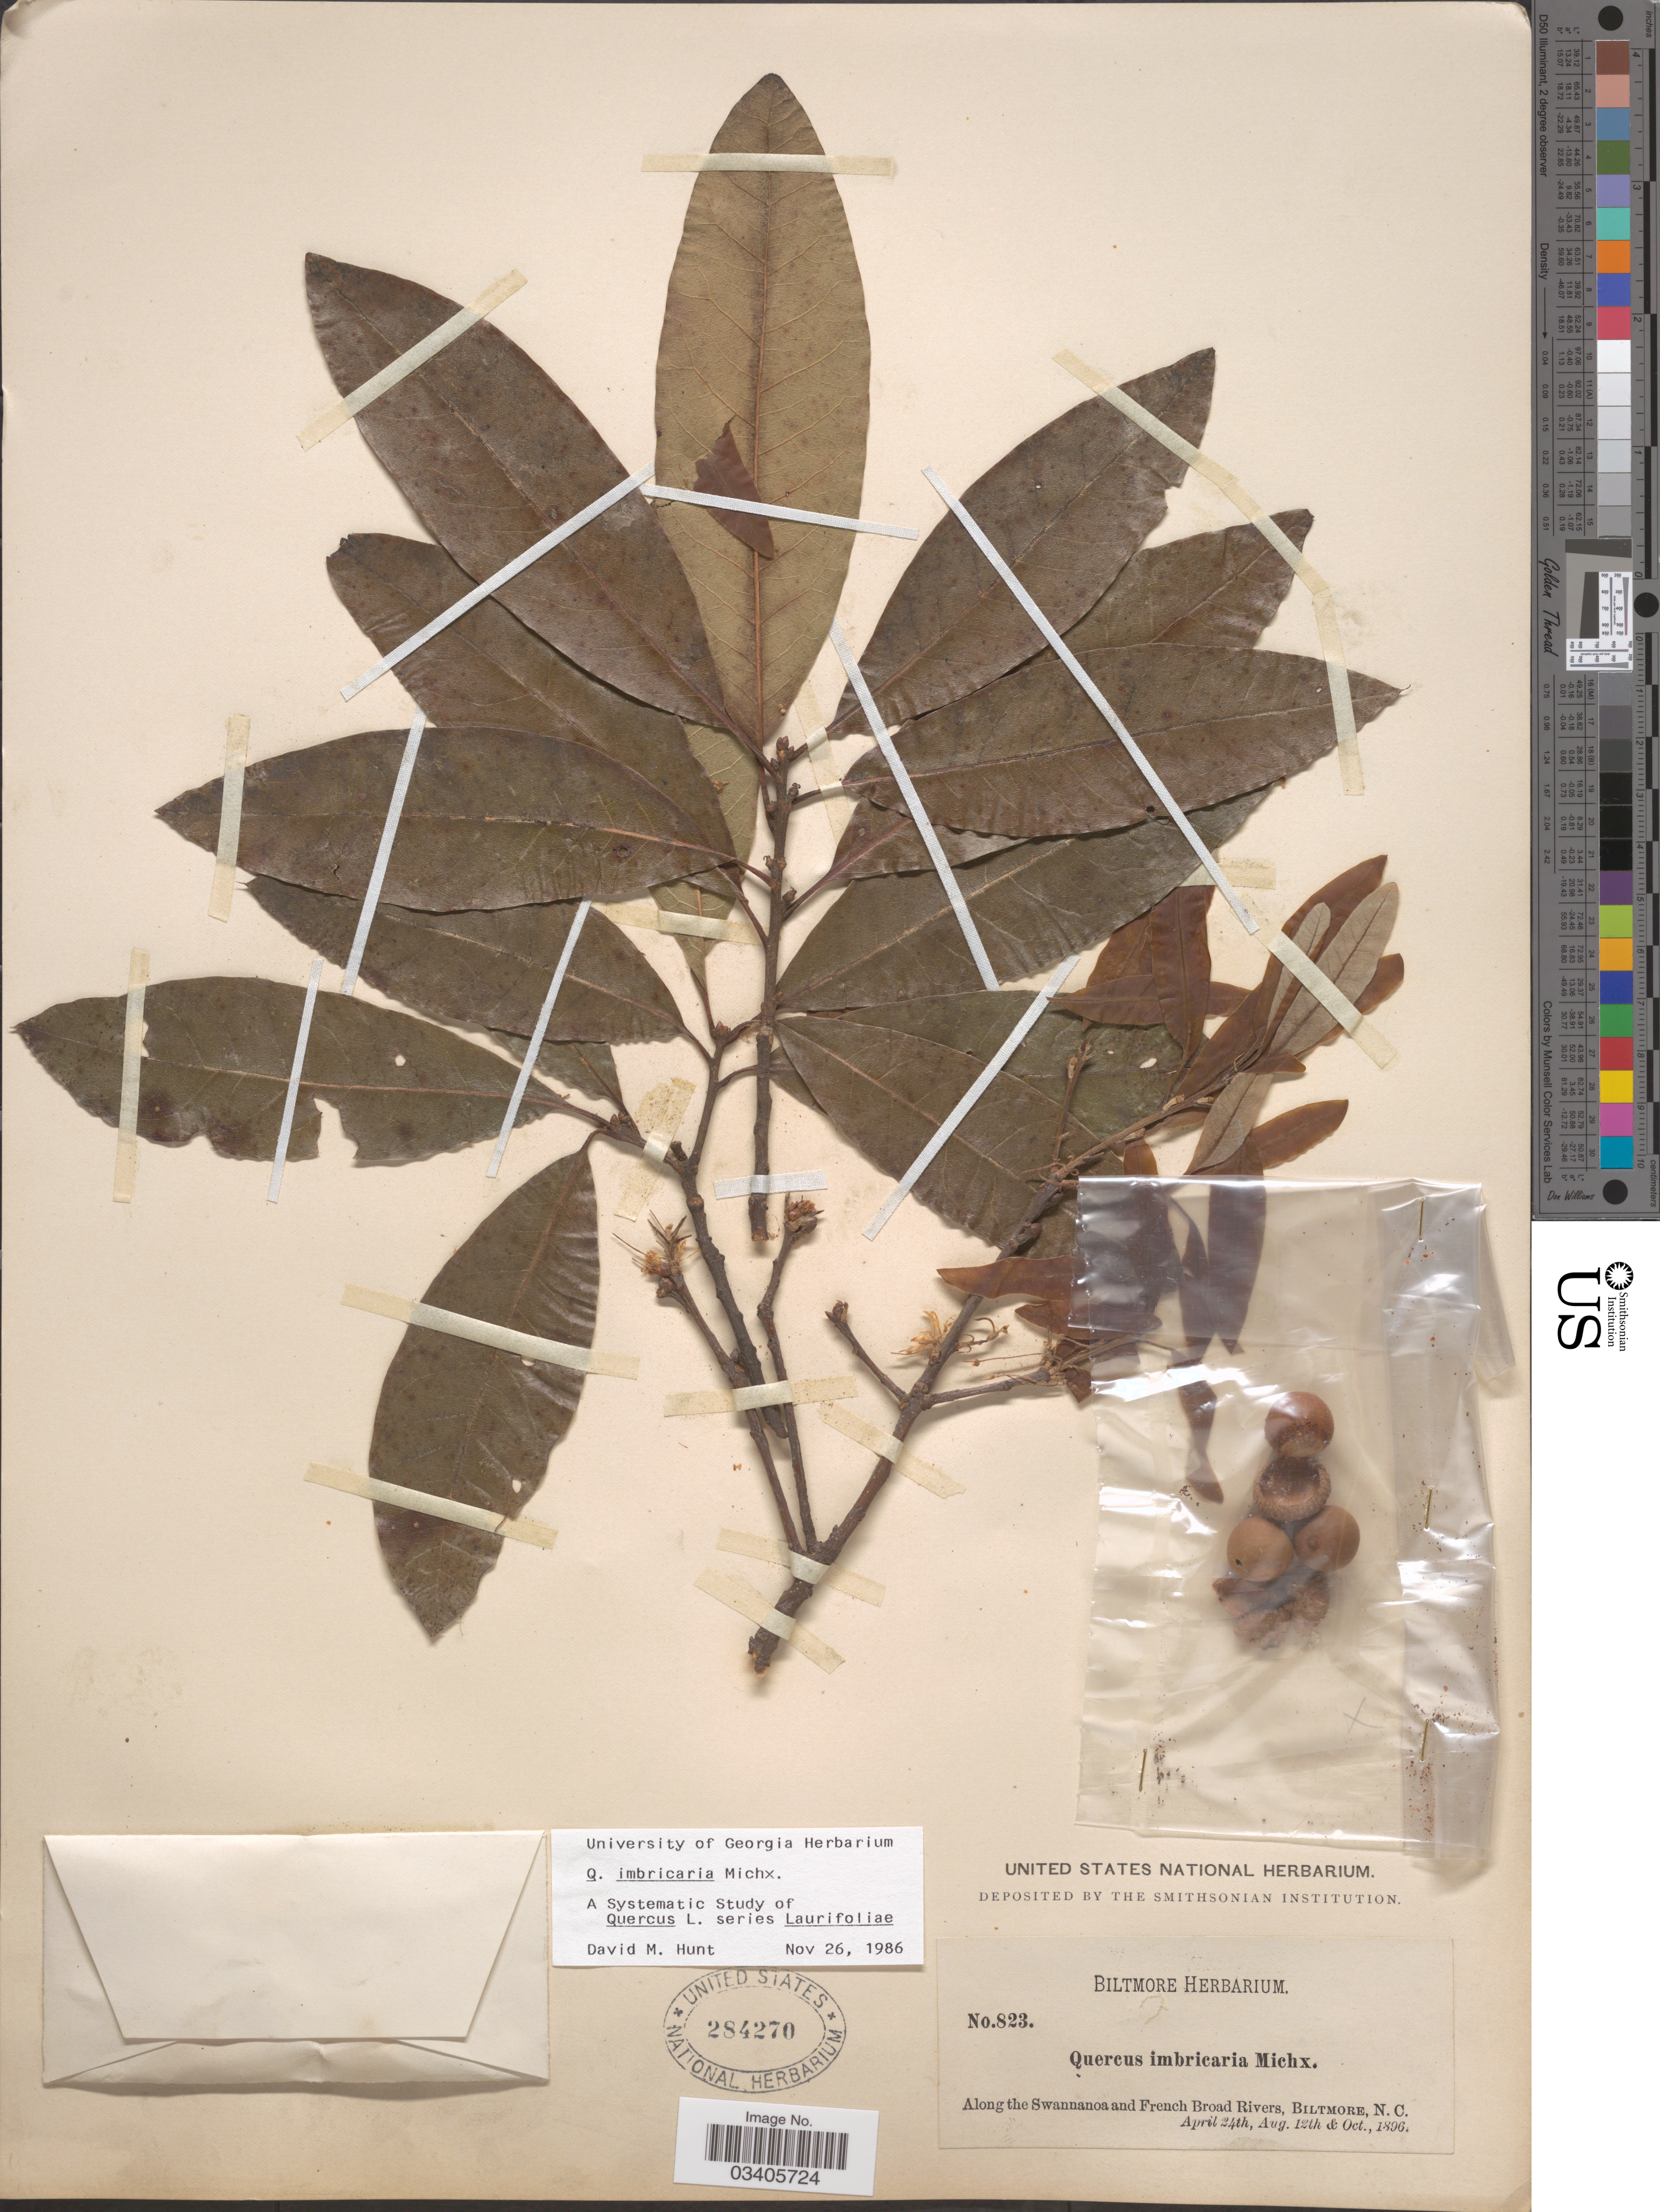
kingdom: Plantae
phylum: Tracheophyta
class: Magnoliopsida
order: Fagales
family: Fagaceae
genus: Quercus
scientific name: Quercus imbricaria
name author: Michx.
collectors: ex herb. Biltmore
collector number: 823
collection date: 1896-04-24/1896-10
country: United States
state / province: North Carolina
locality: Along the Swannanoa and French Broad Rivers, Biltmore.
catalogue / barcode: US 284270